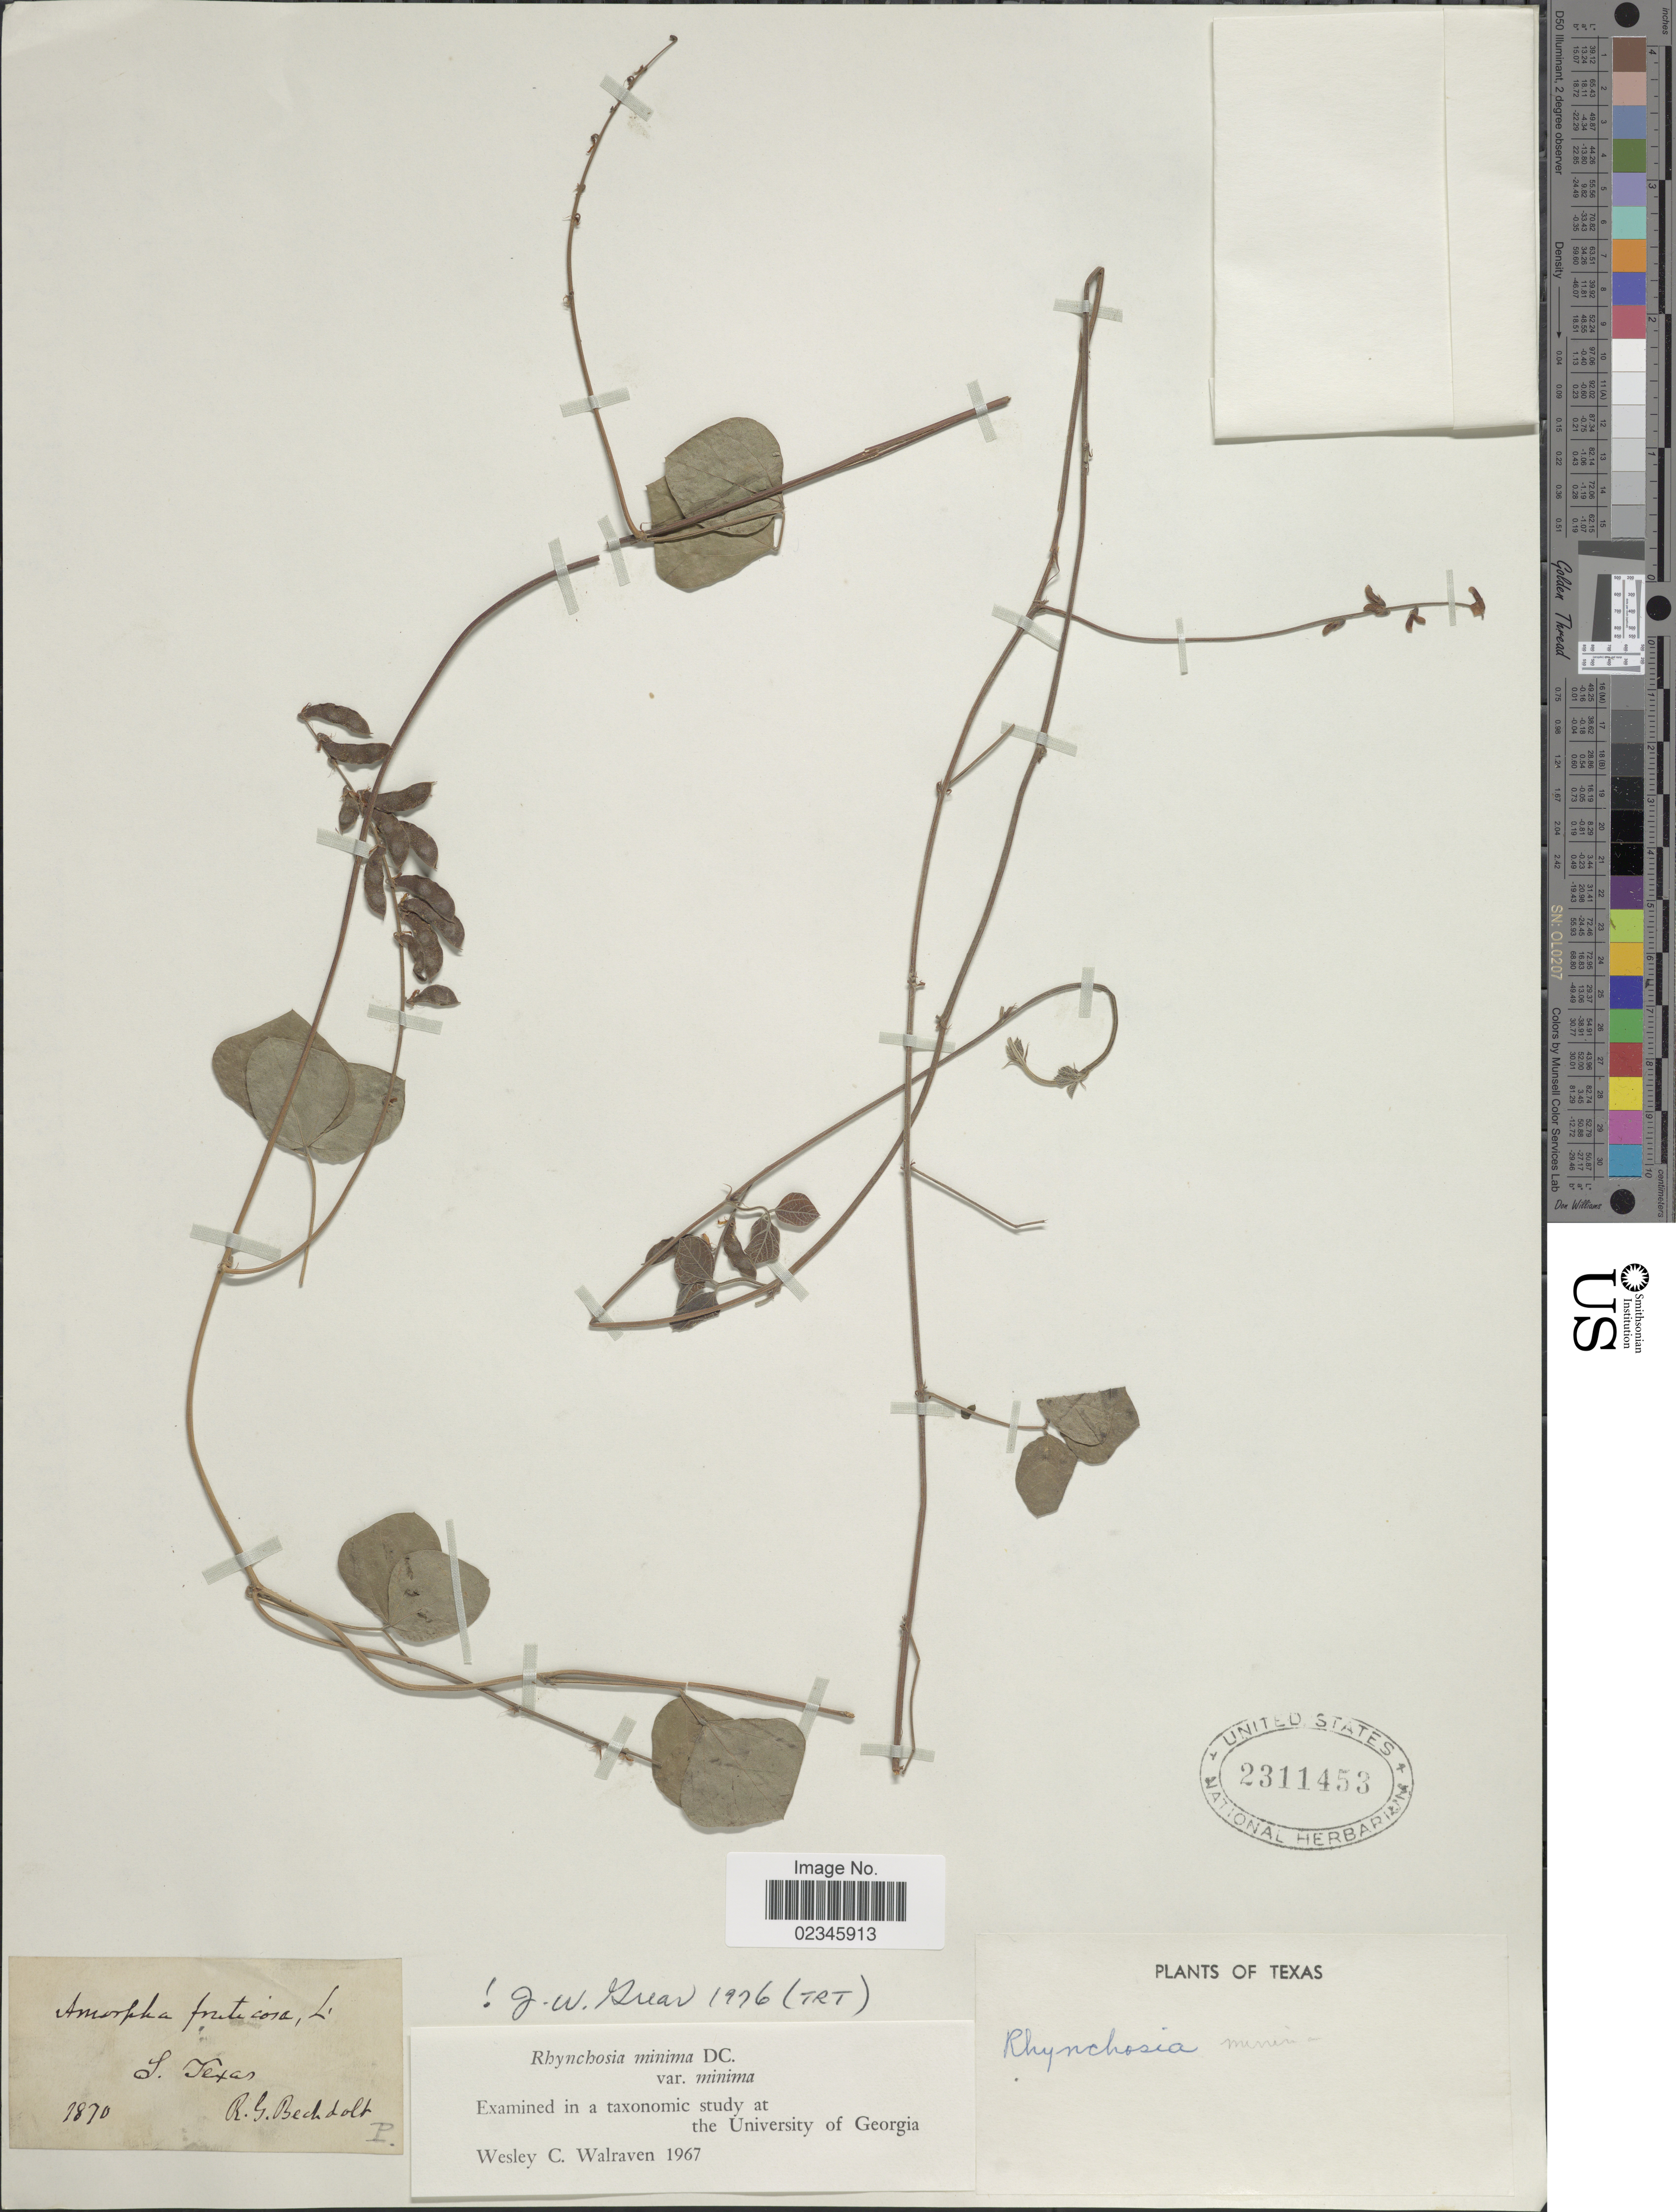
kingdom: Plantae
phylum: Tracheophyta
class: Magnoliopsida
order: Fabales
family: Fabaceae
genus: Rhynchosia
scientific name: Rhynchosia minima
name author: (L.) DC.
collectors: R. Bechdolt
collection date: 1870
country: United States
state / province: Texas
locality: S. Texas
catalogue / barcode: US 2311453